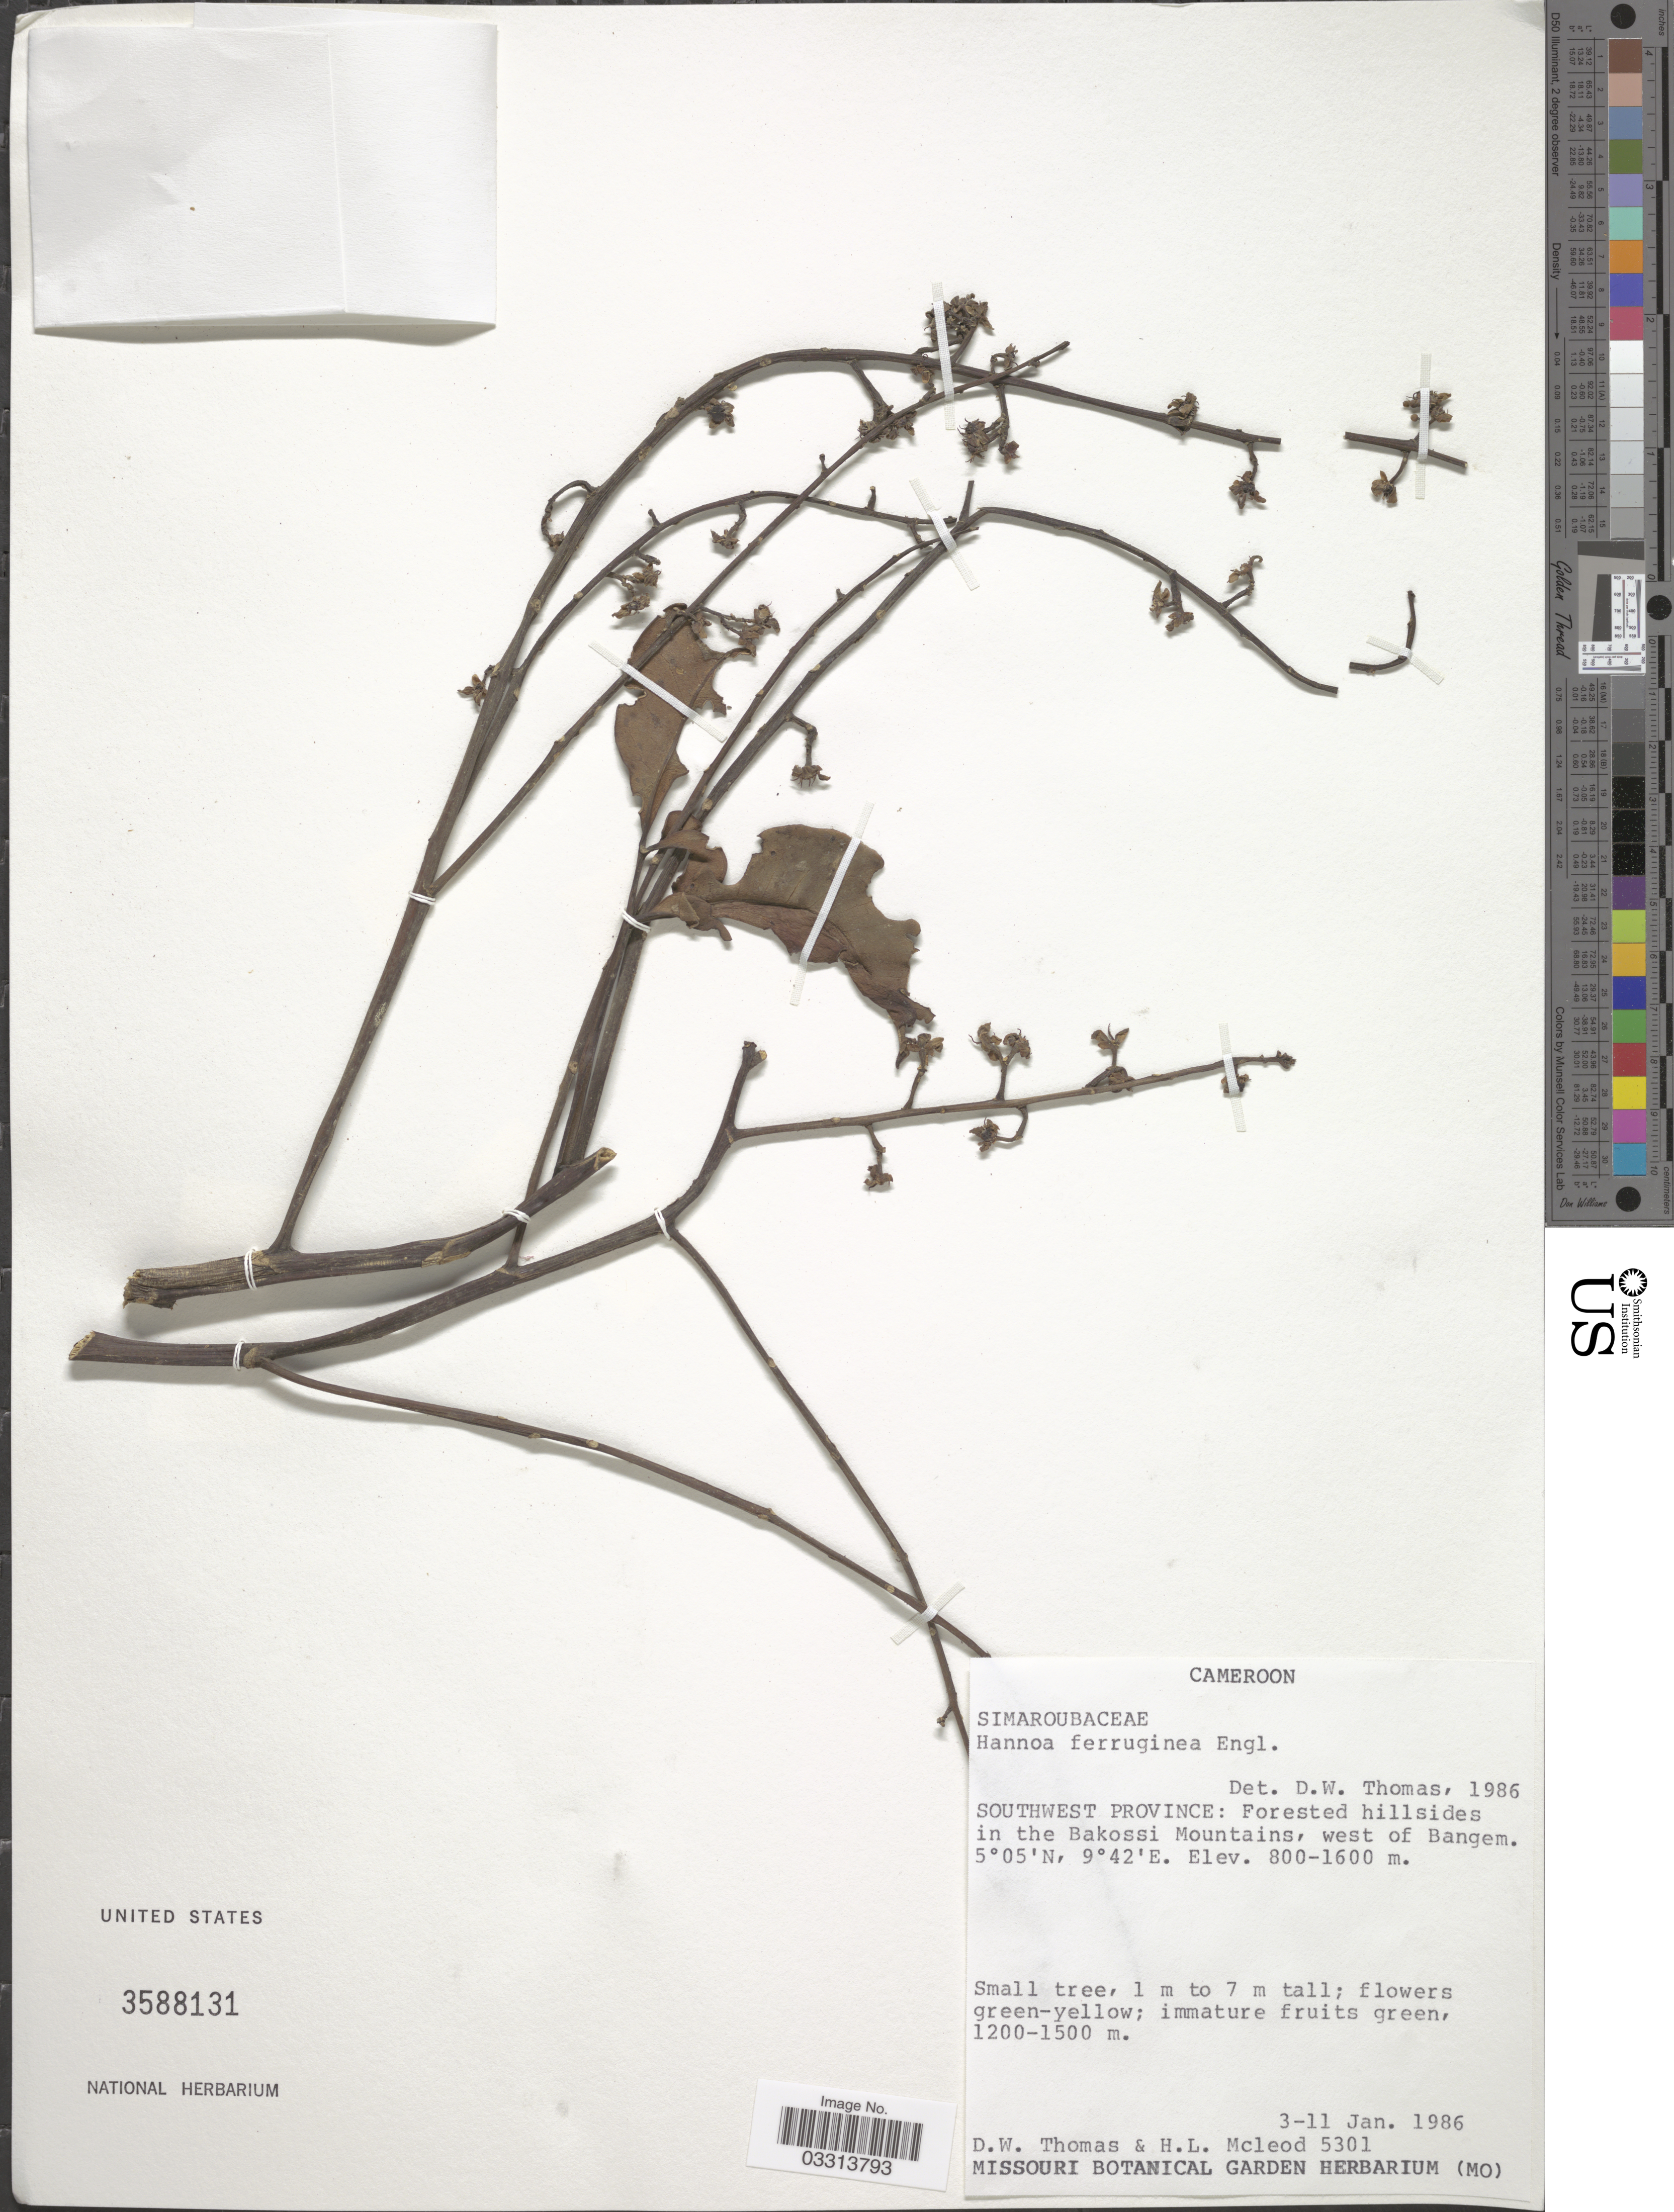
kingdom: Plantae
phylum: Tracheophyta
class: Magnoliopsida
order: Sapindales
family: Simaroubaceae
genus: Hannoa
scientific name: Hannoa ferruginea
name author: Engl.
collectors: D. W. Thomas & H. Mcleod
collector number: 5301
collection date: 1986-01-03/1986-01-11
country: Cameroon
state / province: Sud-Ouest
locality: Southwest Province: Forested hillsides in the Bakossi Mountains, west of Bangem.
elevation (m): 800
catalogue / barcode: US 3588131